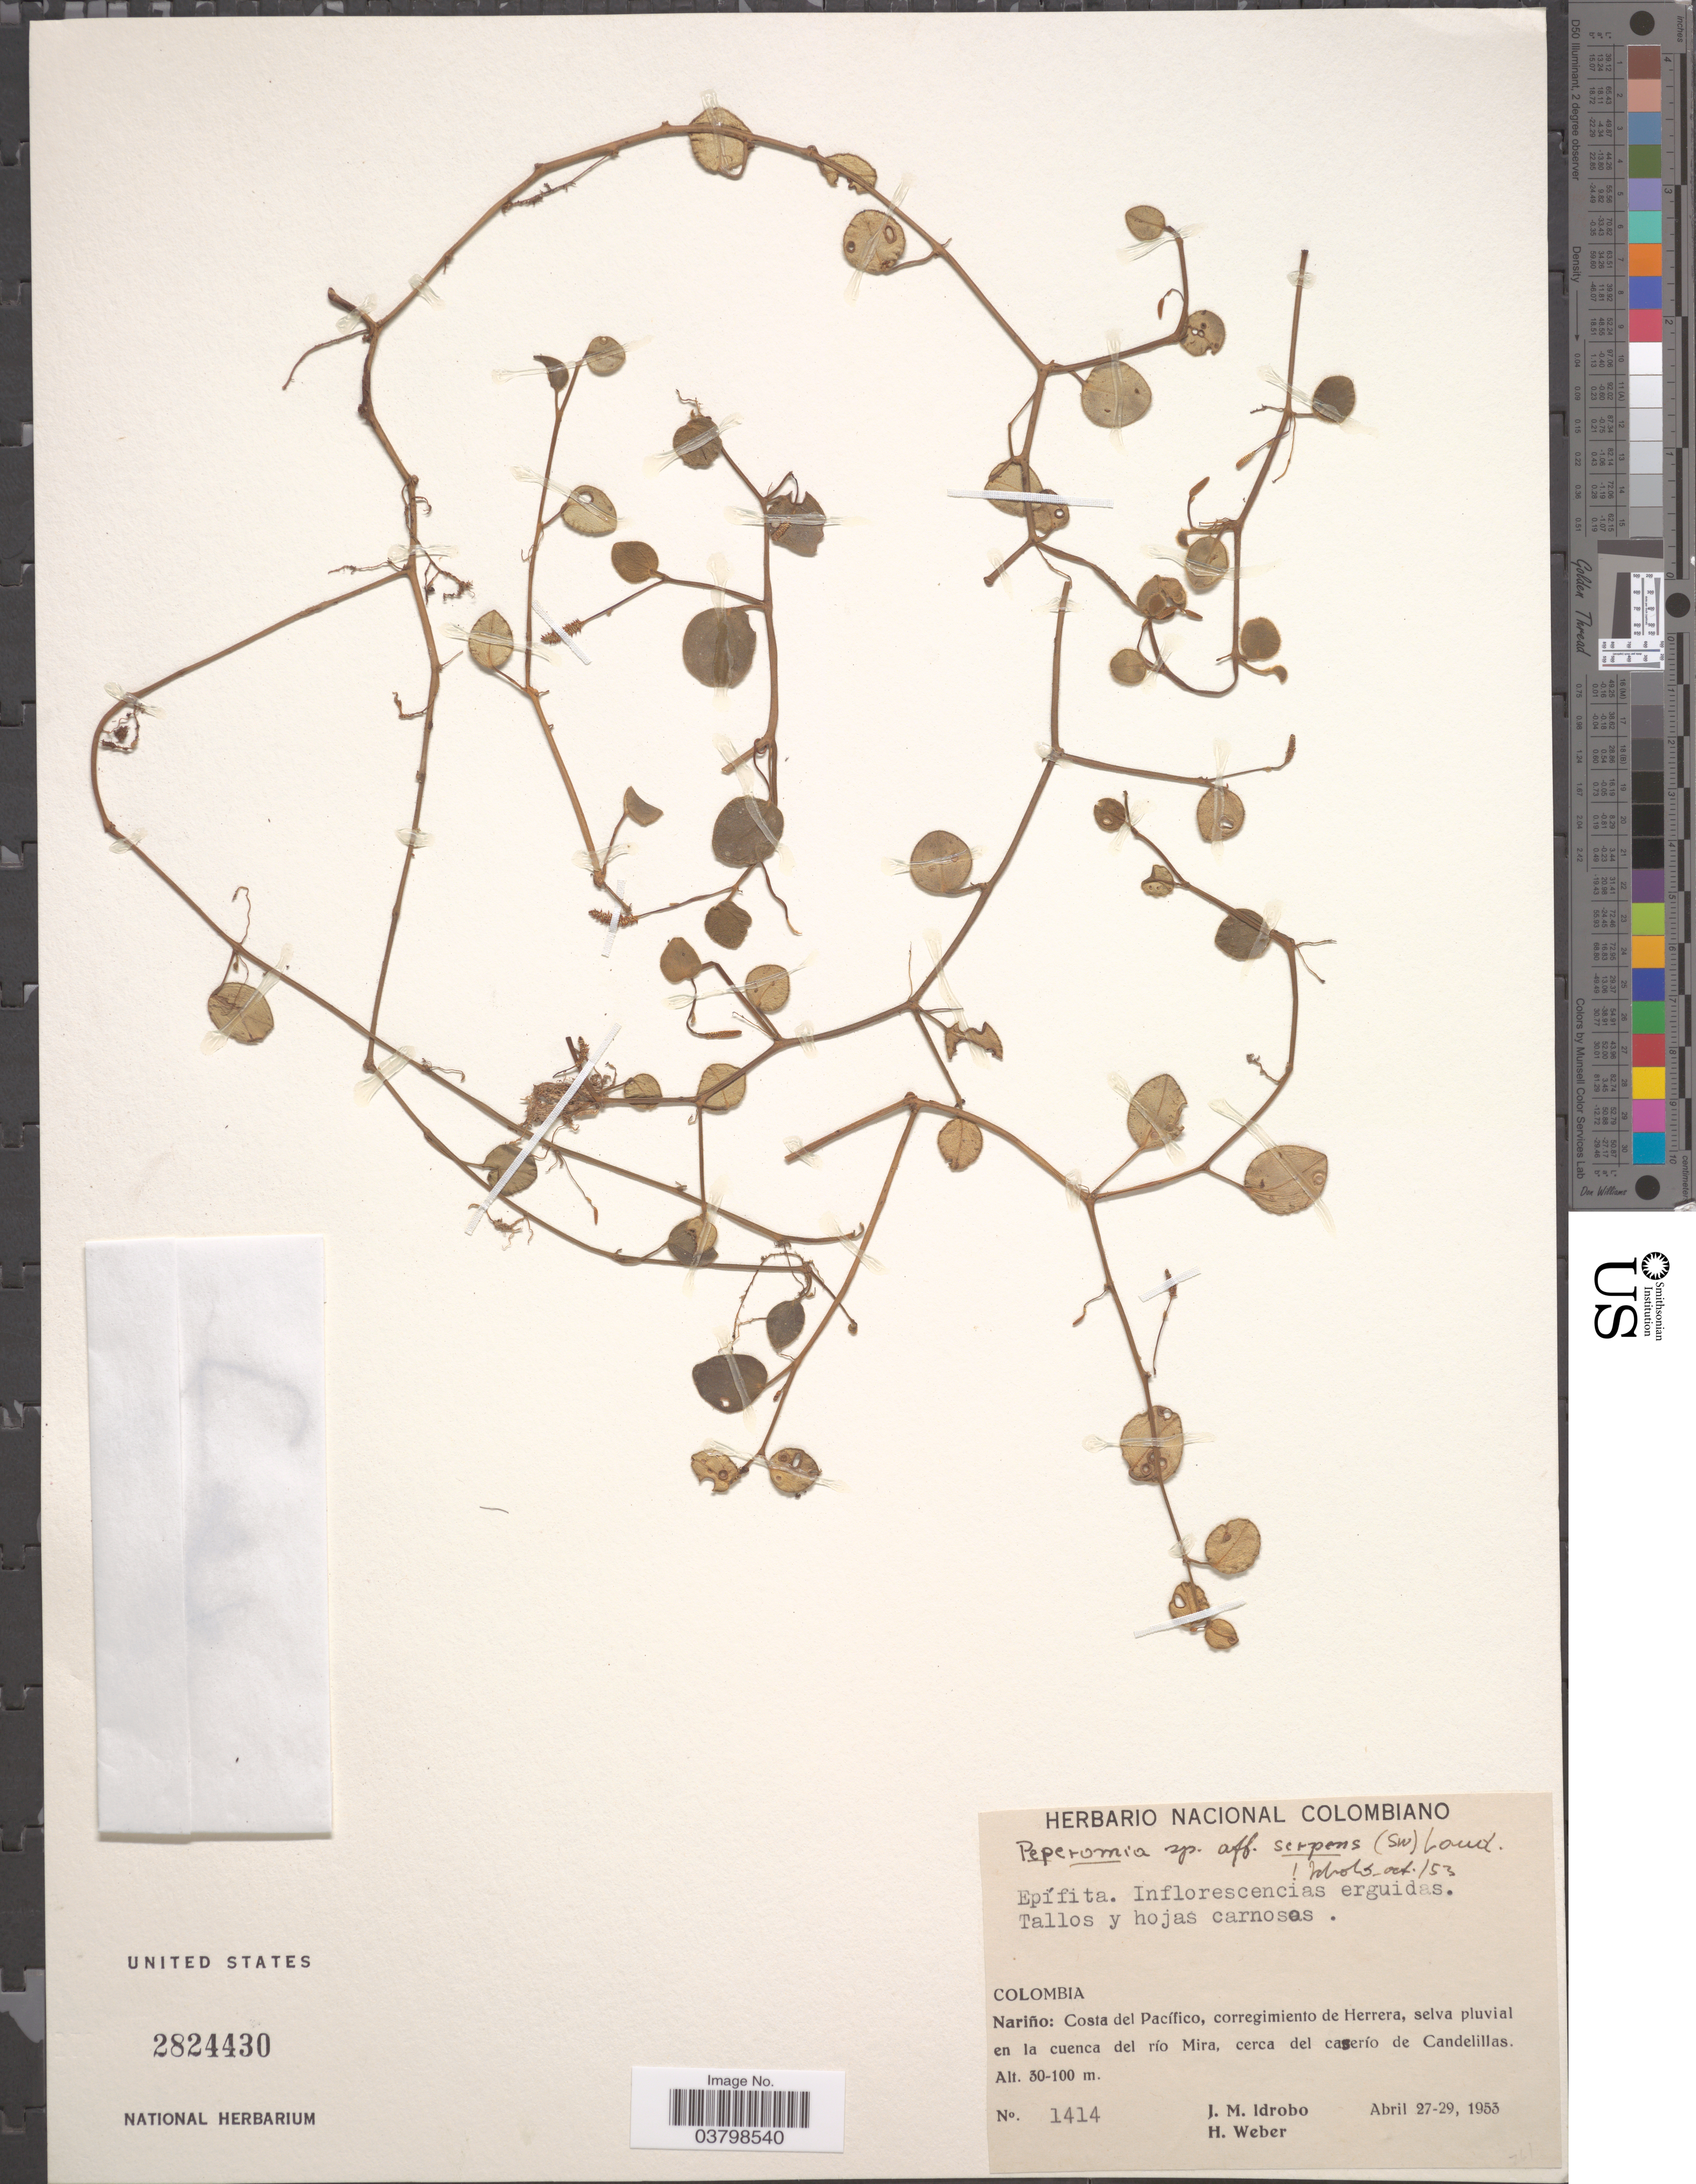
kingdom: Plantae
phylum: Tracheophyta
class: Magnoliopsida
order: Piperales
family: Piperaceae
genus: Peperomia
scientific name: Peperomia serpens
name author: (Sw.) Loudon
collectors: J. M. Idrobo & H. Weber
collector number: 1414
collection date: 1953-04-27/1953-04-29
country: Colombia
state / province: Nariño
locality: Costa del Pacífico, corregimiento de Herrera, selva pluvial en la cuenca del río Mira, cerca del caserío de Candelillas.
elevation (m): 30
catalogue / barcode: US 2824430